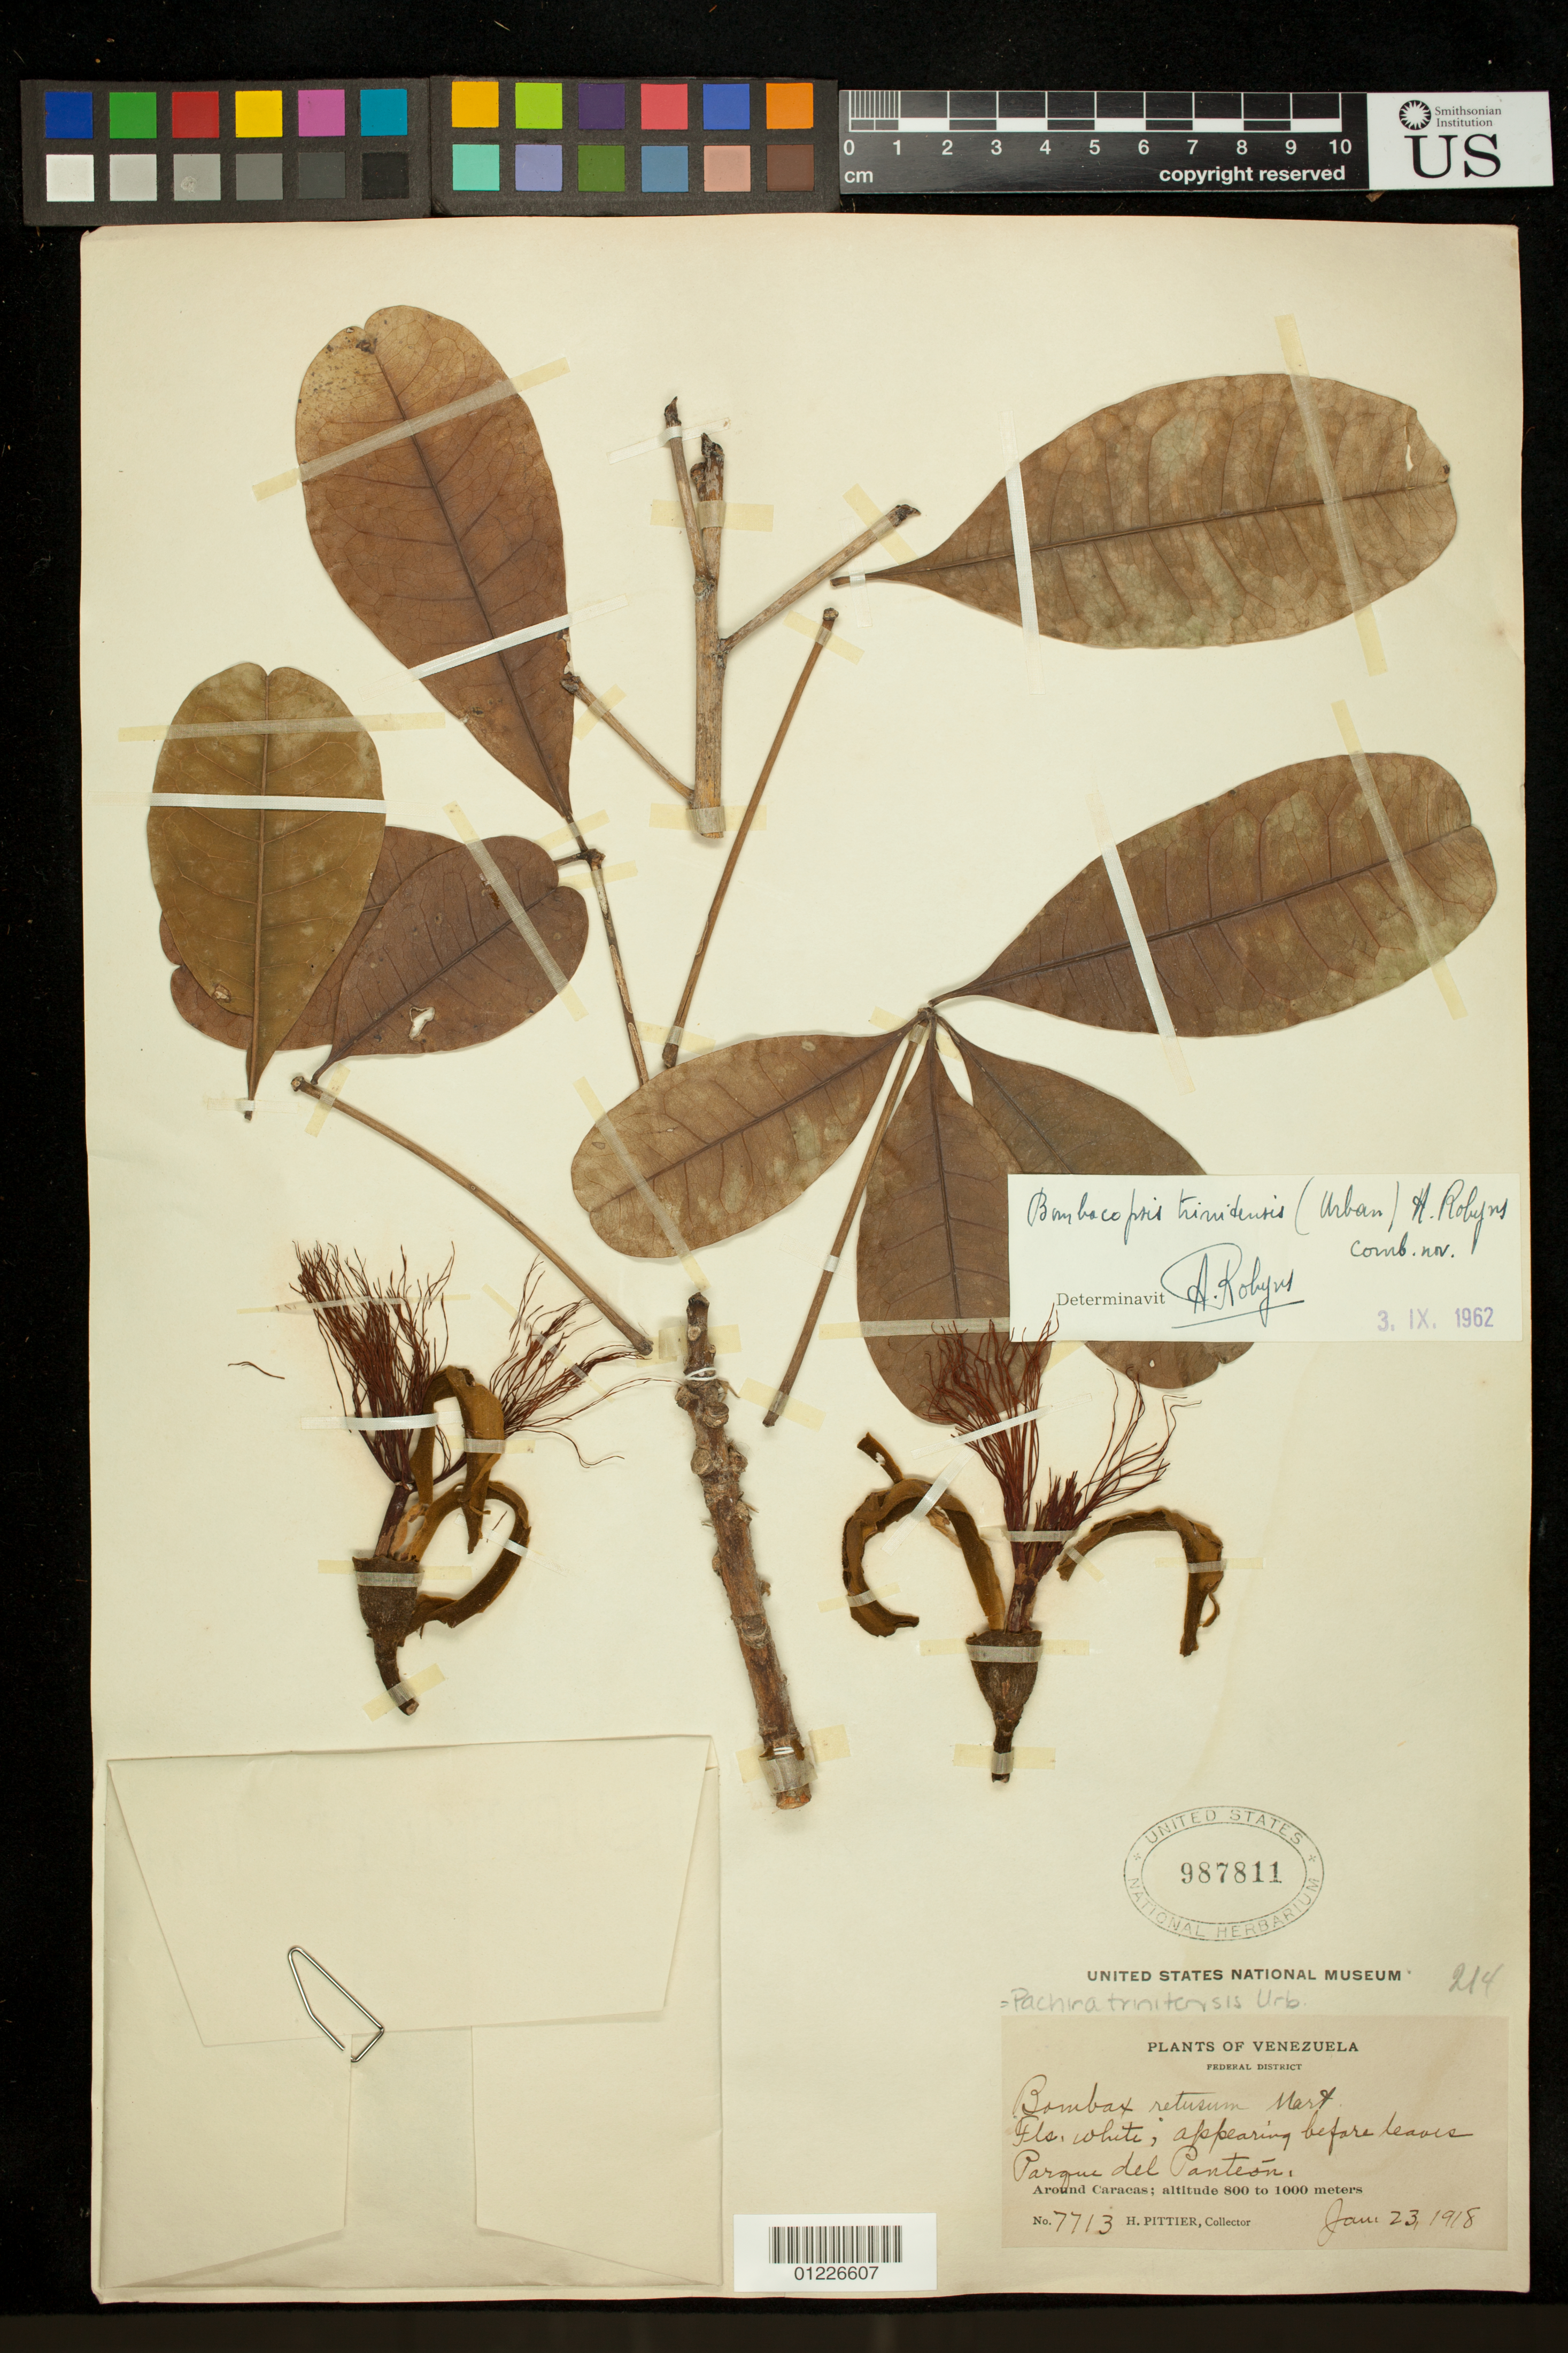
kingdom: Plantae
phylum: Tracheophyta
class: Magnoliopsida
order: Malvales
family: Malvaceae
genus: Pachira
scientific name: Pachira trinitensis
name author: Urb.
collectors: H. F. Pittier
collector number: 7713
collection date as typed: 1/23/1918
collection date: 1918-01-23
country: Venezuela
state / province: Distrito Federal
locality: Parque del Panteón. Around Caracas.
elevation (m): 800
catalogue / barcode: US 987811